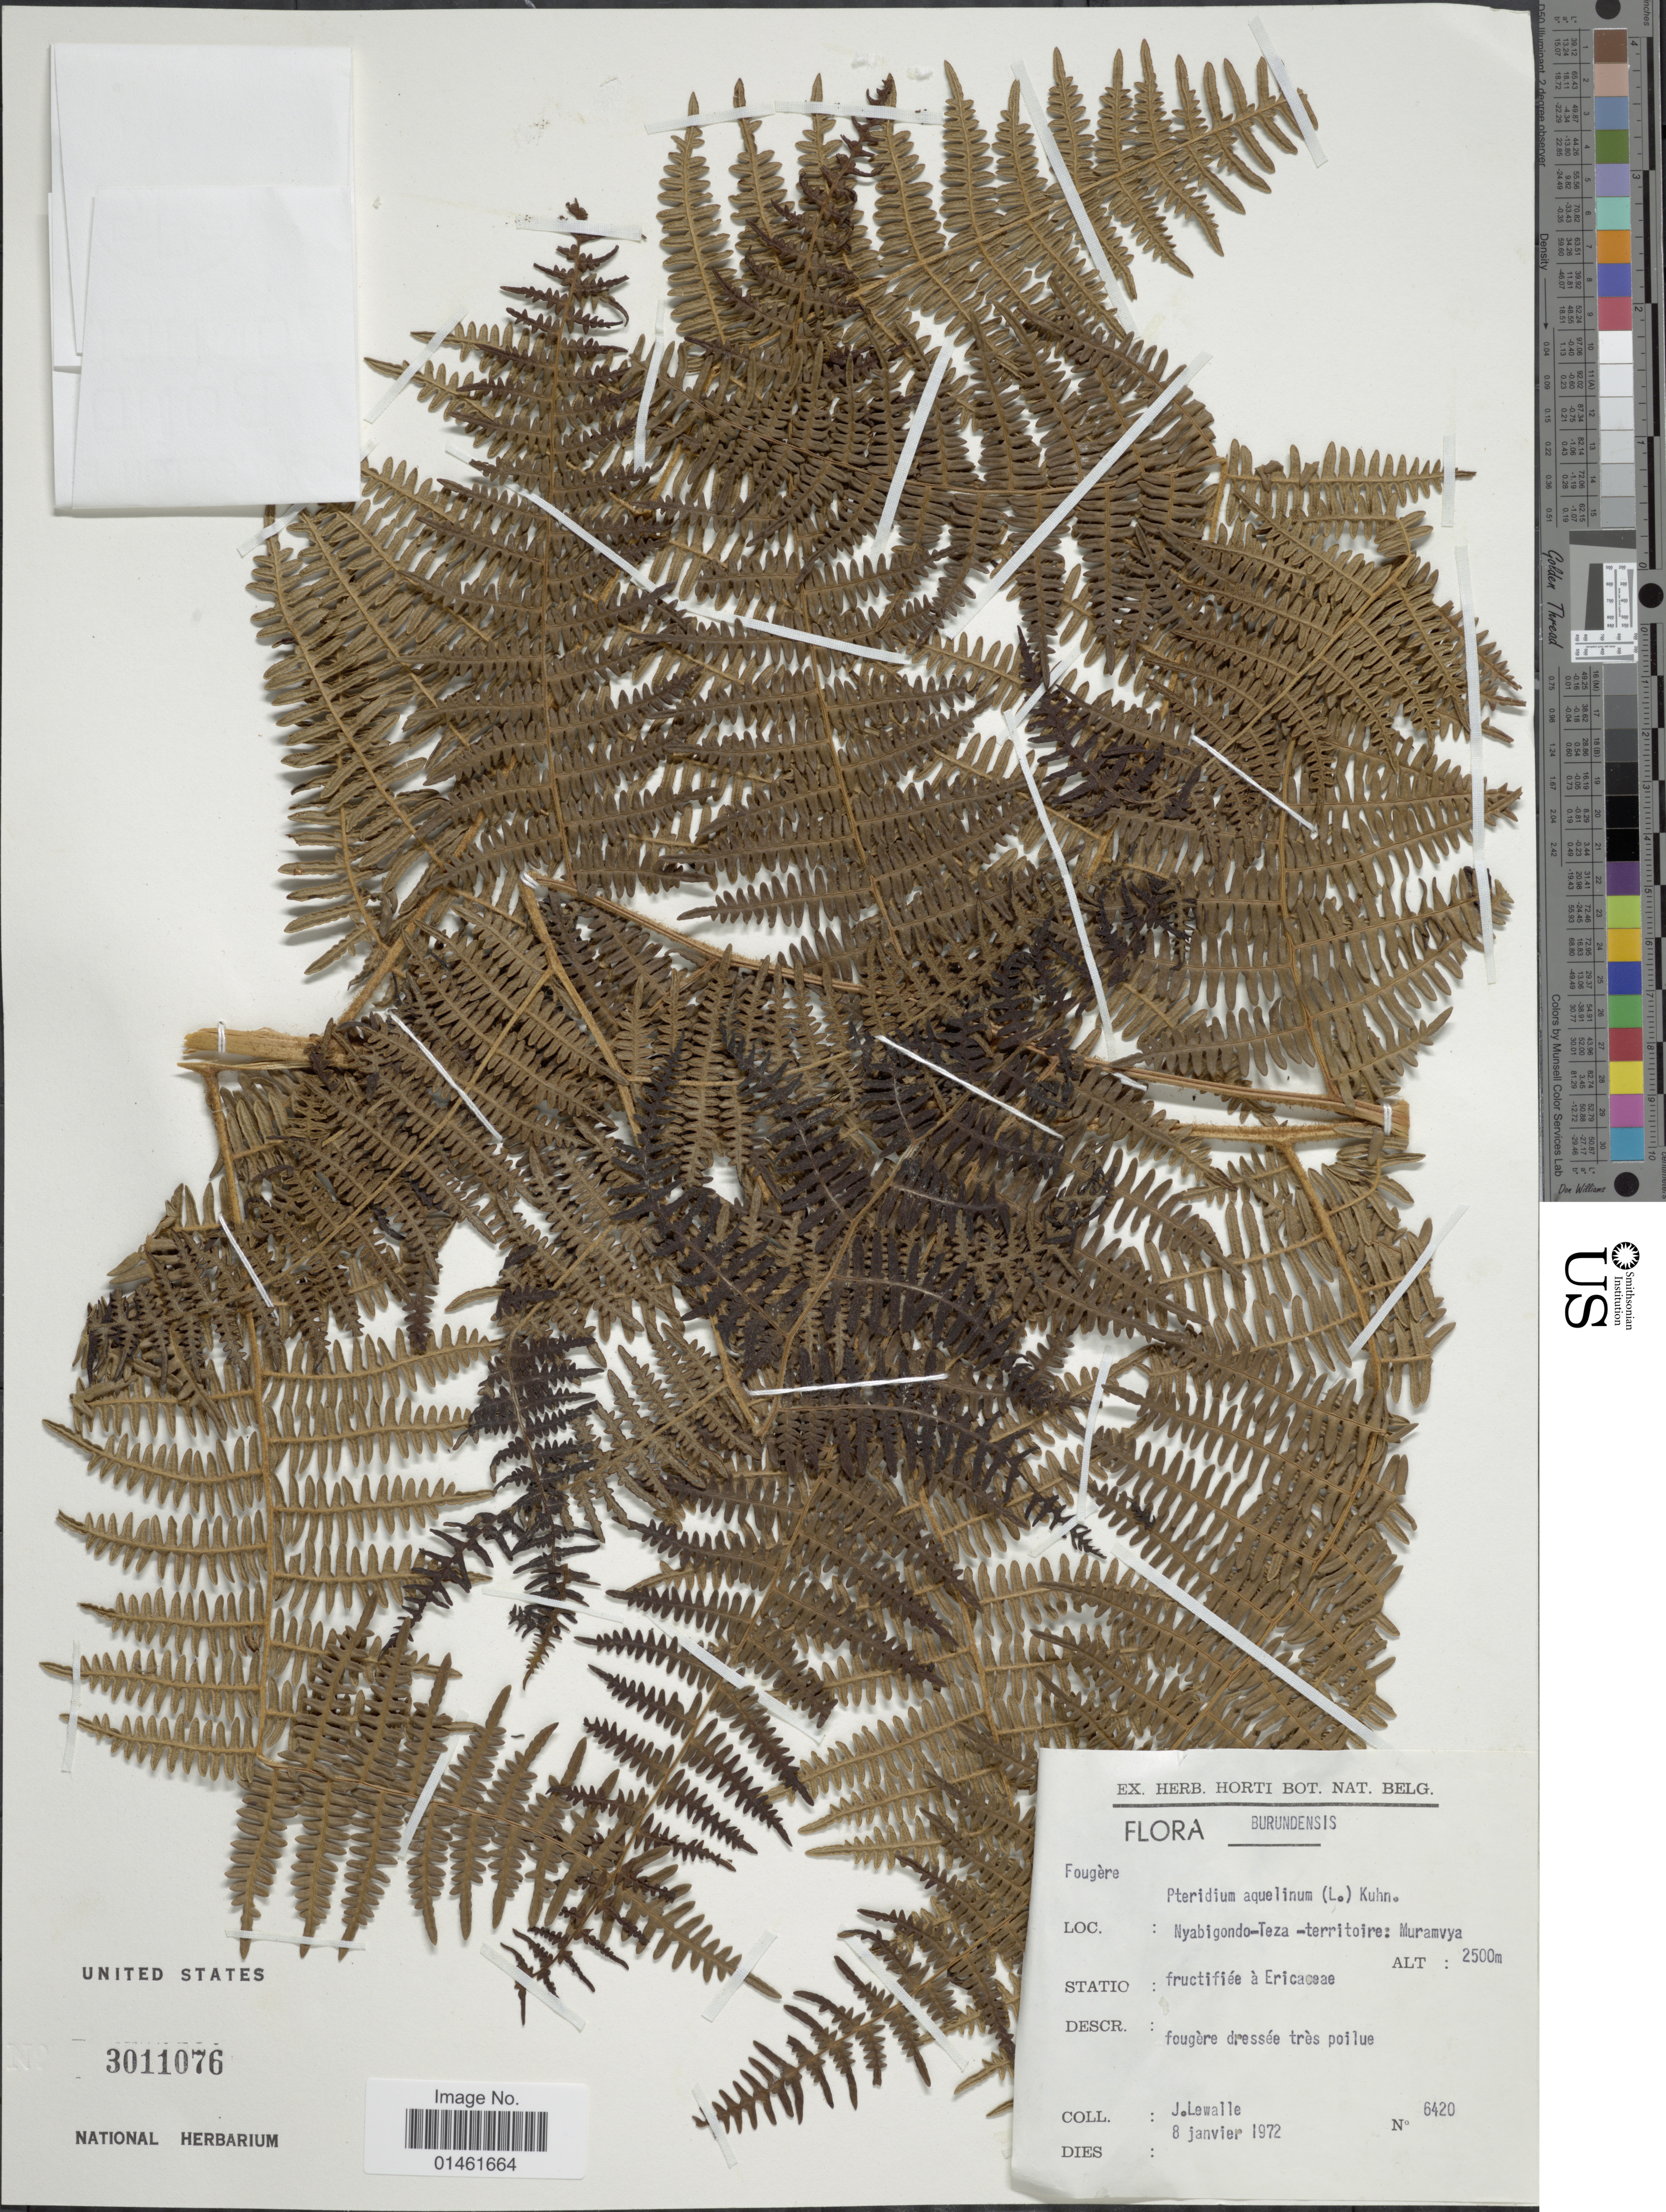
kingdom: Plantae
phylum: Tracheophyta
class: Polypodiopsida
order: Polypodiales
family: Dennstaedtiaceae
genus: Pteridium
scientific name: Pteridium aquilinum var. typicum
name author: R.M. Tryon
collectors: J. Lewalle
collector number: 6420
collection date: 1972-01-08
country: Burundi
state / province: Muramvya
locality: Burundensis, Nyabigondo-Teza-territoire: Muramvya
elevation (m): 2500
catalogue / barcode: US 3011076